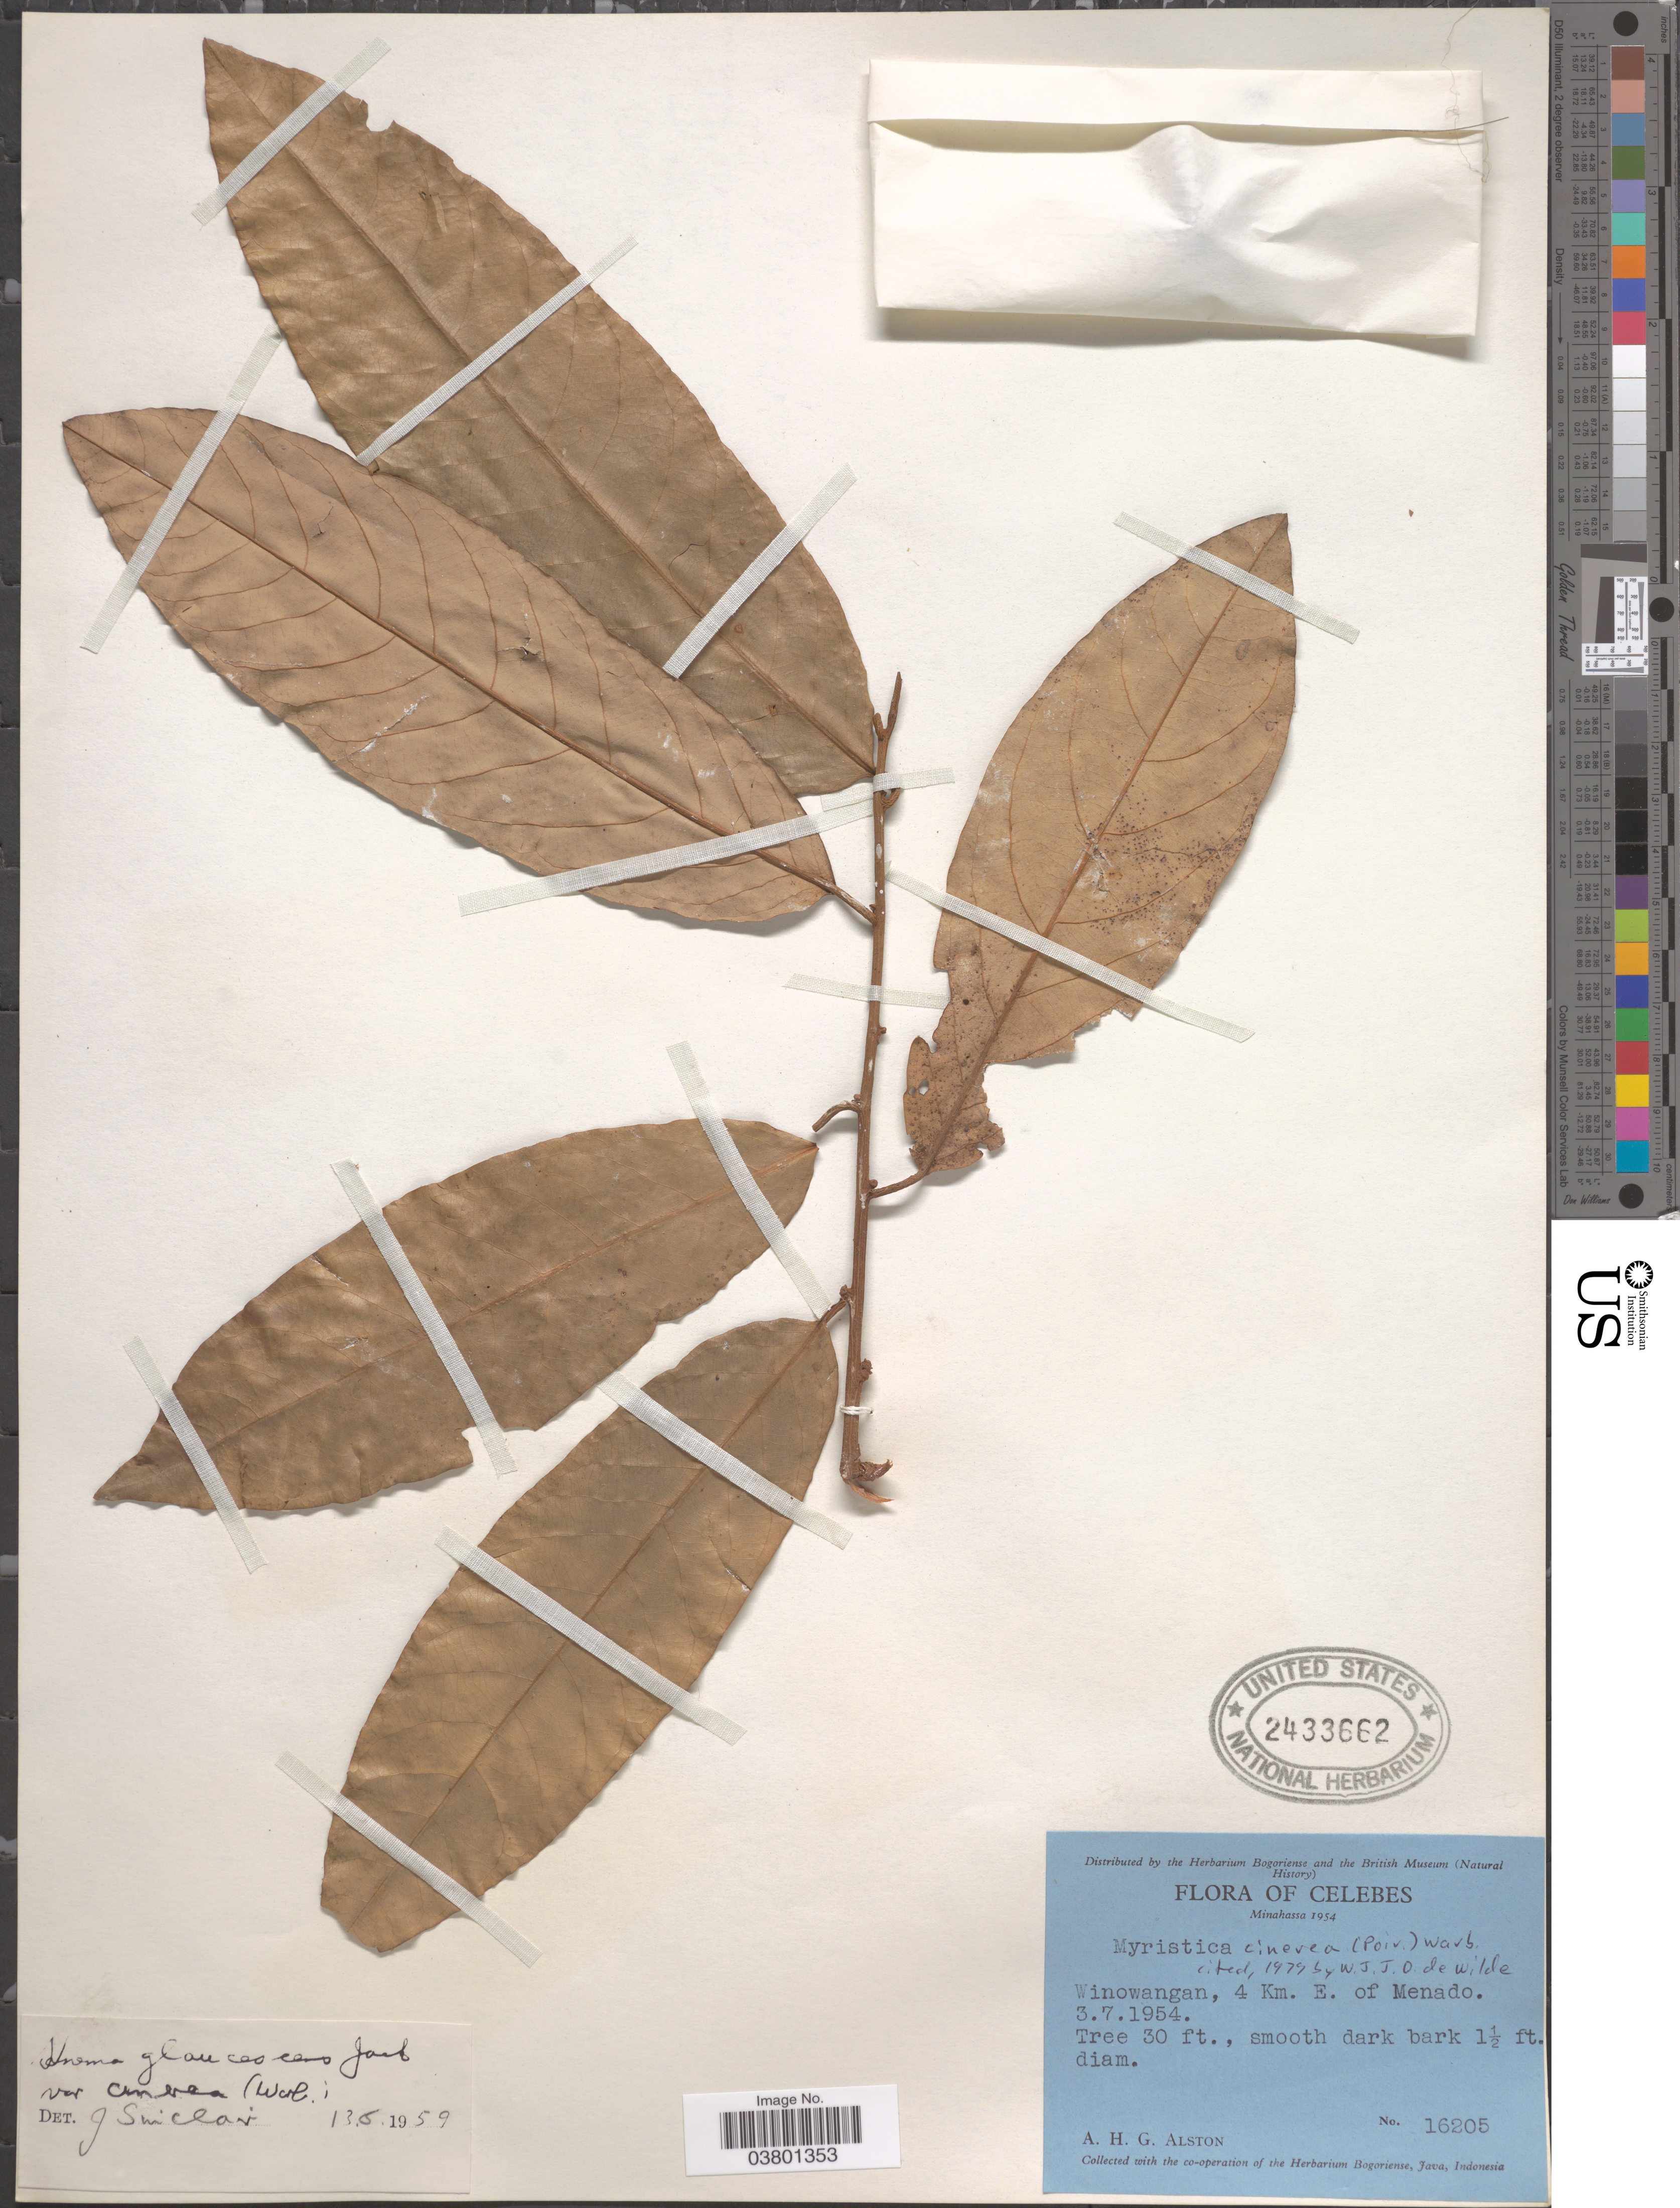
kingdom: Plantae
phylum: Tracheophyta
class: Magnoliopsida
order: Magnoliales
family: Myristicaceae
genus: Knema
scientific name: Knema cinerea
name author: (Poir.) Warb.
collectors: A. H. Alston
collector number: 16205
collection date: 1954-07-03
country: Indonesia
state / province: Sulawesi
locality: Celebes. Winowangan, 4 Km. E. of Menado.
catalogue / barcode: US 2433662